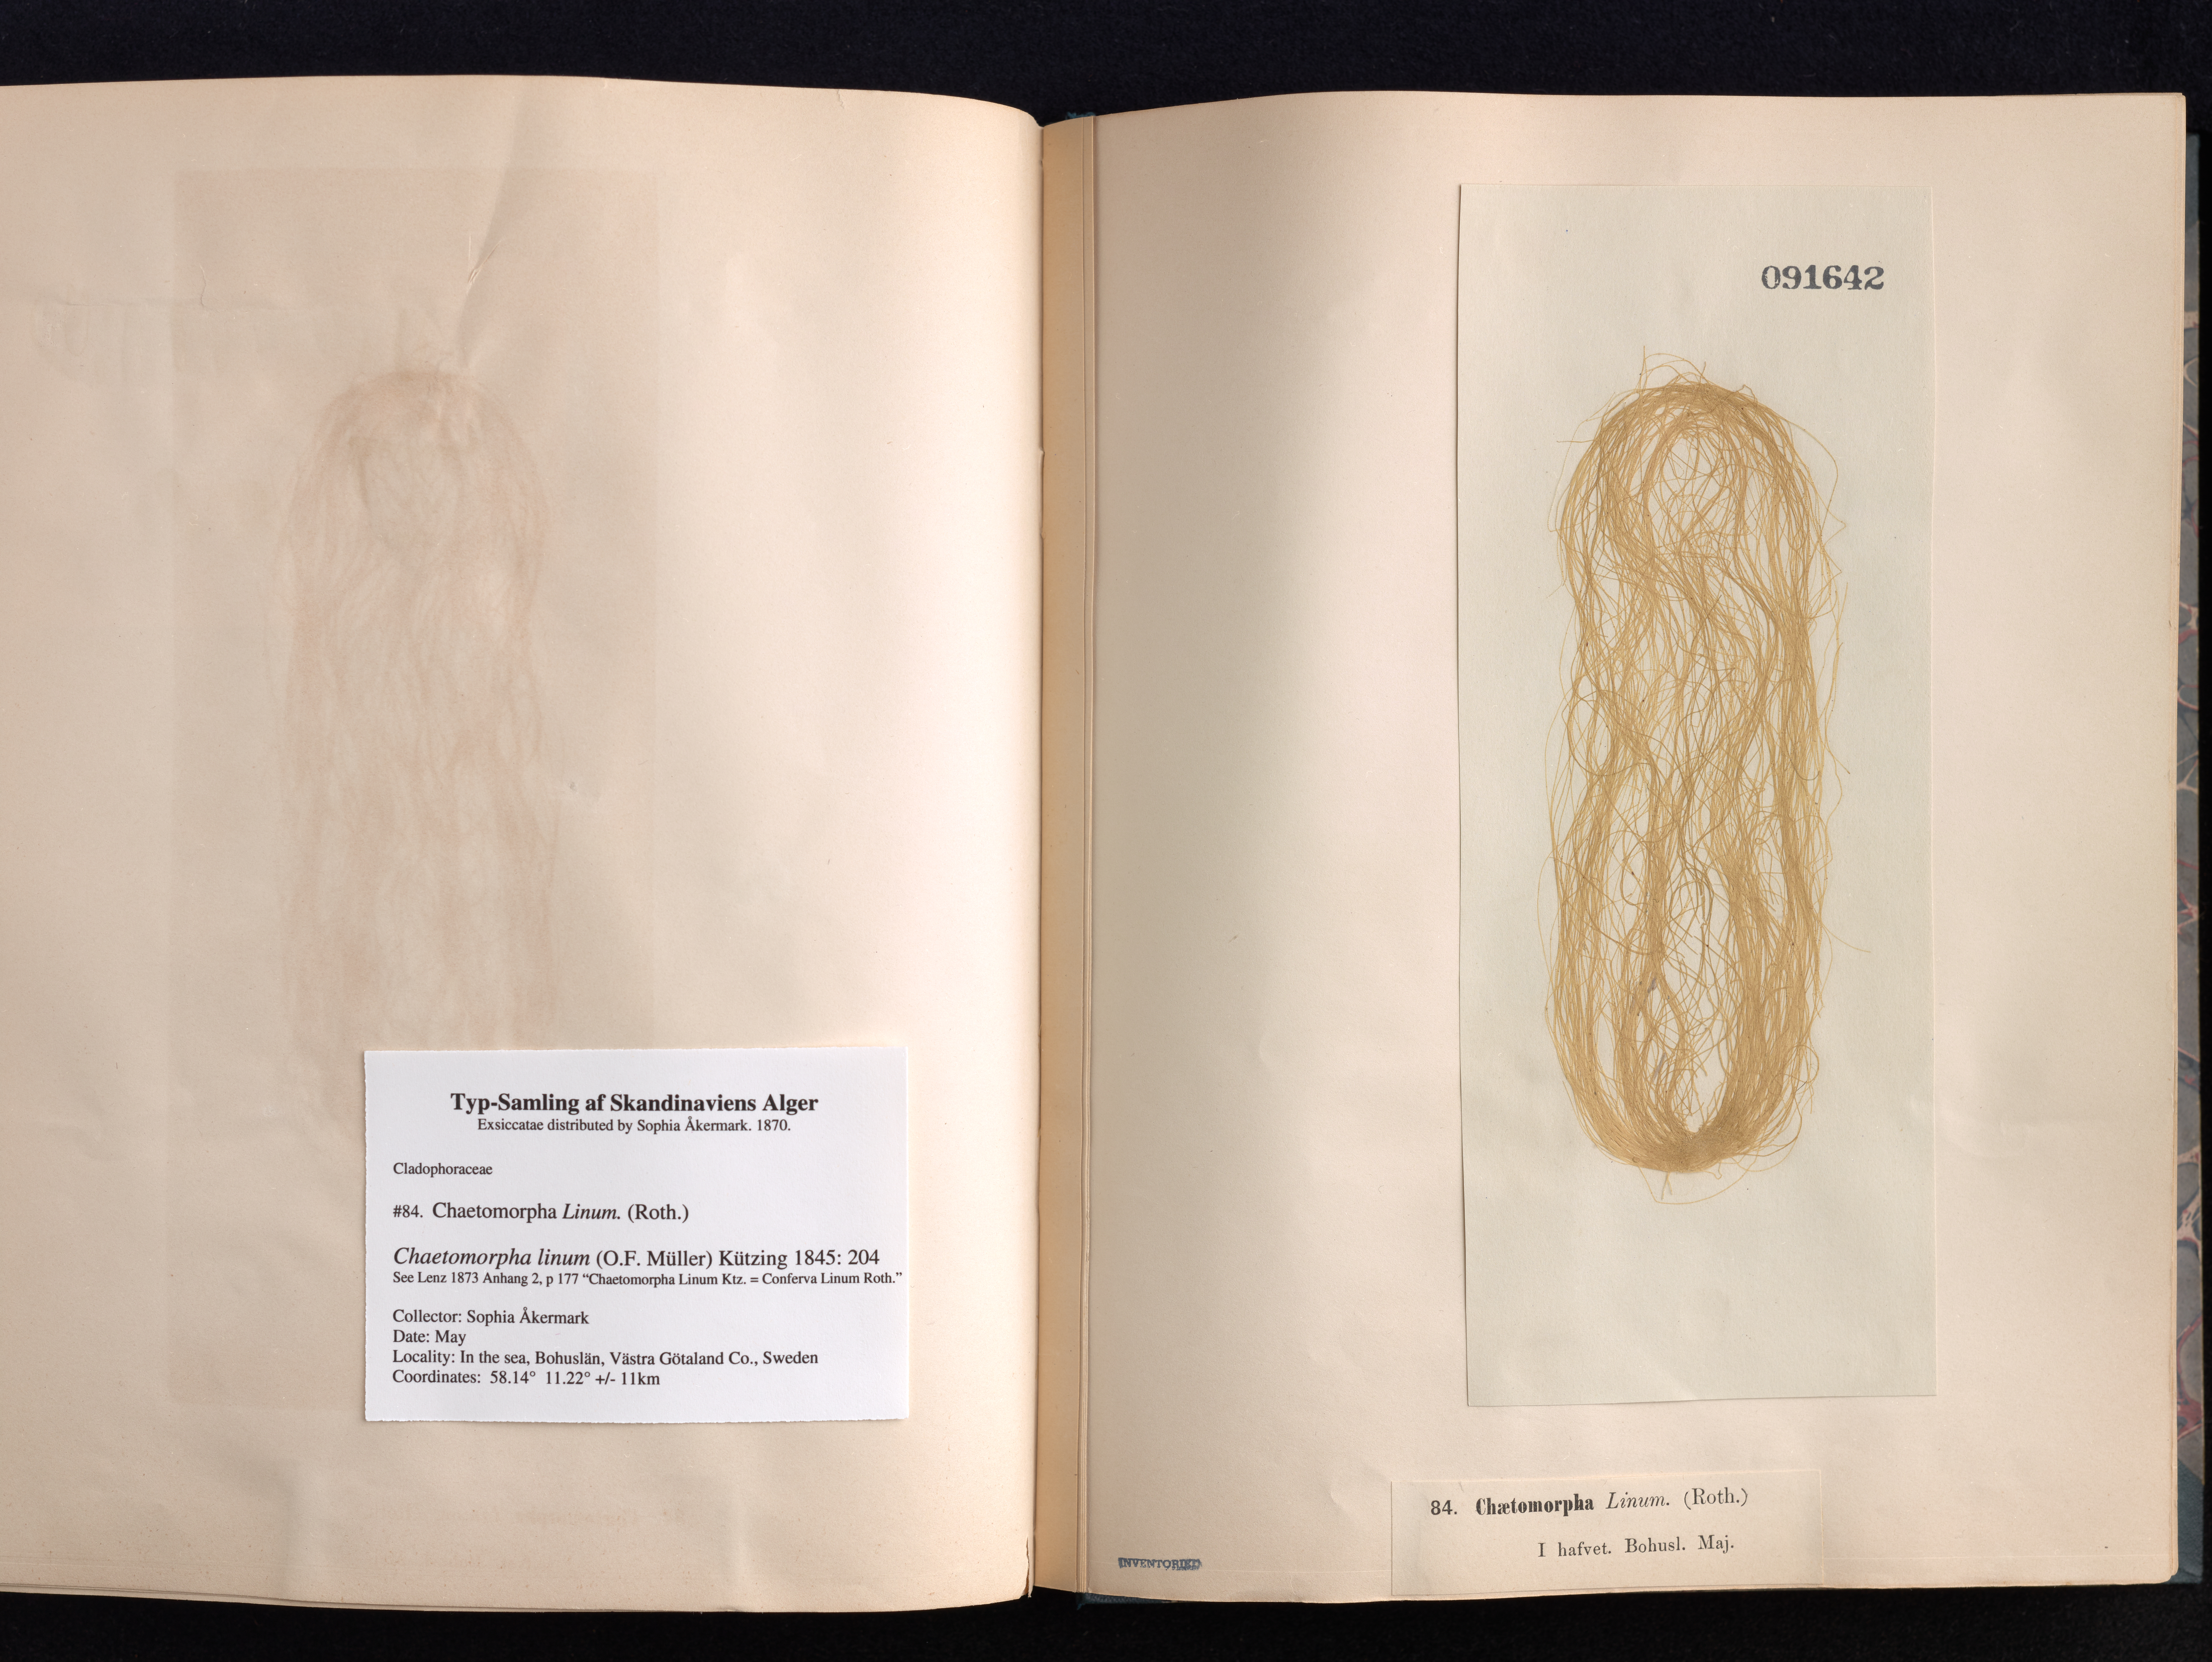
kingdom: Plantae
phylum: Chlorophyta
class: Ulvophyceae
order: Cladophorales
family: Cladophoraceae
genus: Chaetomorpha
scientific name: Chaetomorpha linum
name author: (O.F. Muell.) Kütz.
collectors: S. Akermark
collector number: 84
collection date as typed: May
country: Sweden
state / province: Västra Götaland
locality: Bohuslan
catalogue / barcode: US 91642